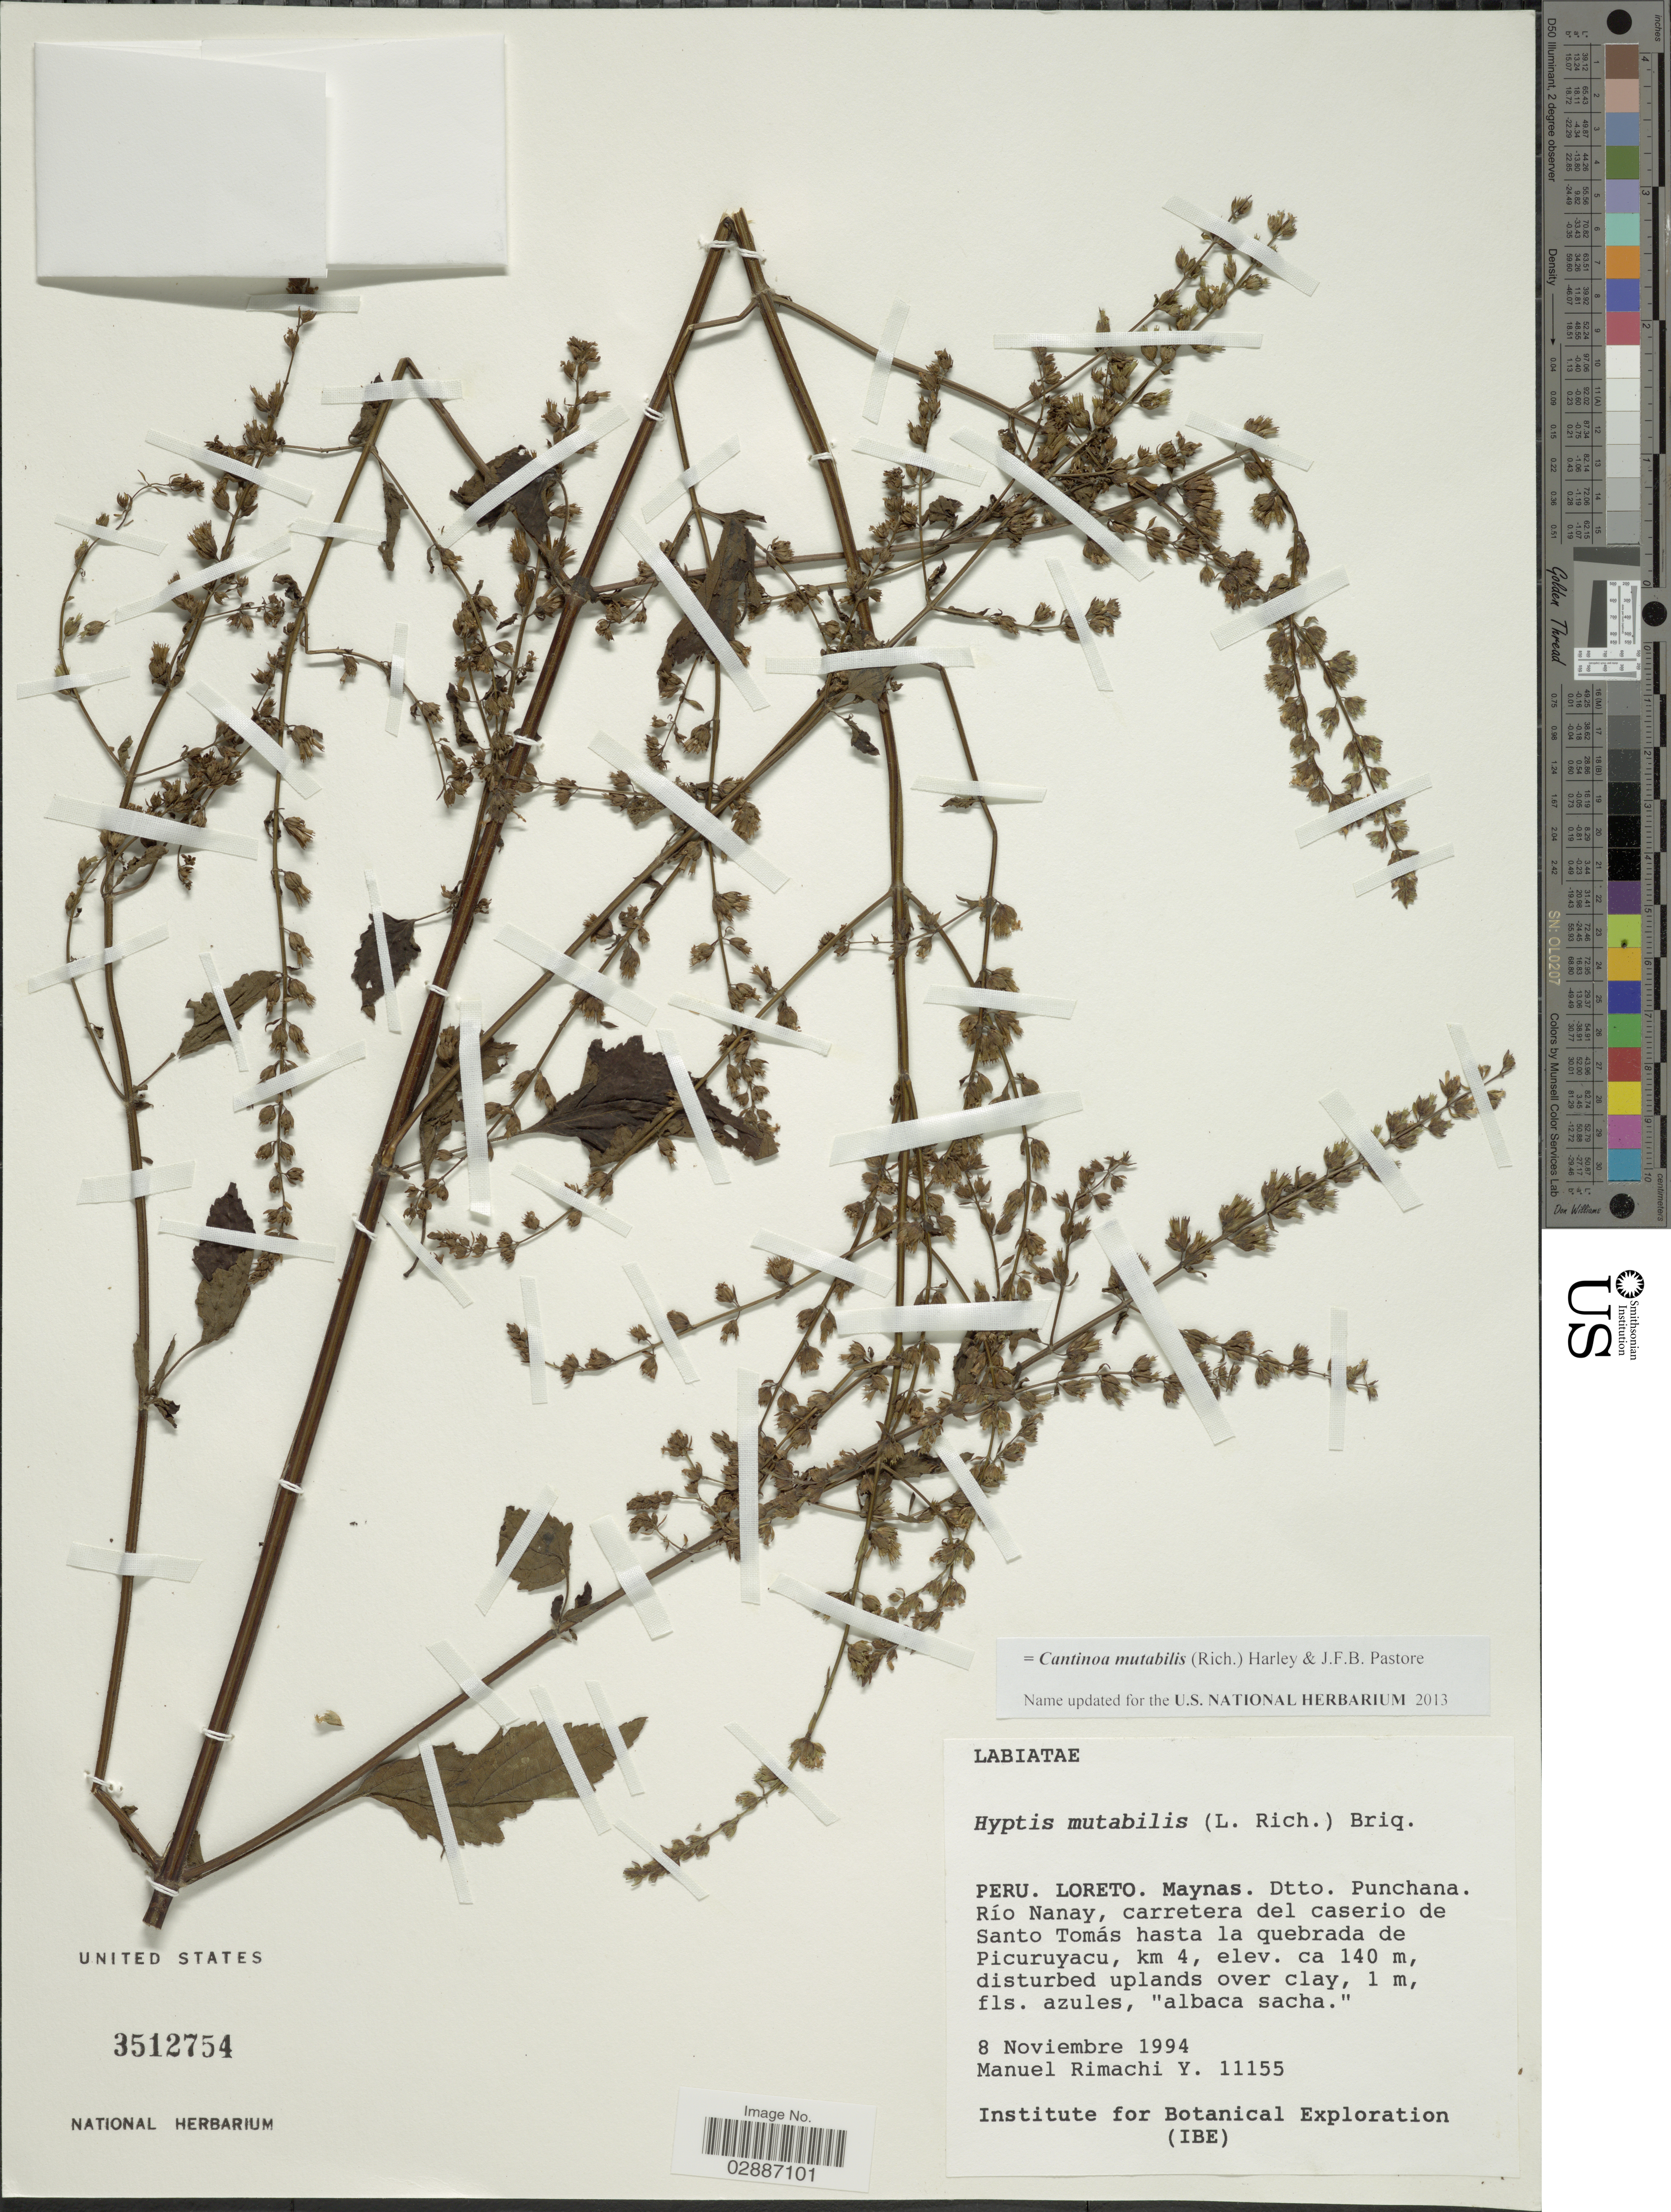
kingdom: Plantae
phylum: Tracheophyta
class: Magnoliopsida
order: Lamiales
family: Lamiaceae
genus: Cantinoa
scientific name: Cantinoa mutabilis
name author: (Epling) Harley & J.F.B. Pastore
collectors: M. Rimachi Y.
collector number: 11155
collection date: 1994-11-08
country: Peru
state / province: Loreto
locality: Maynas. Dtto. Punchana. Río Nanay, carretera del caserio de Santo Tomás hasta la quebrada de Picuruyacu, km 4.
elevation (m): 140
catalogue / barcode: US 3512754